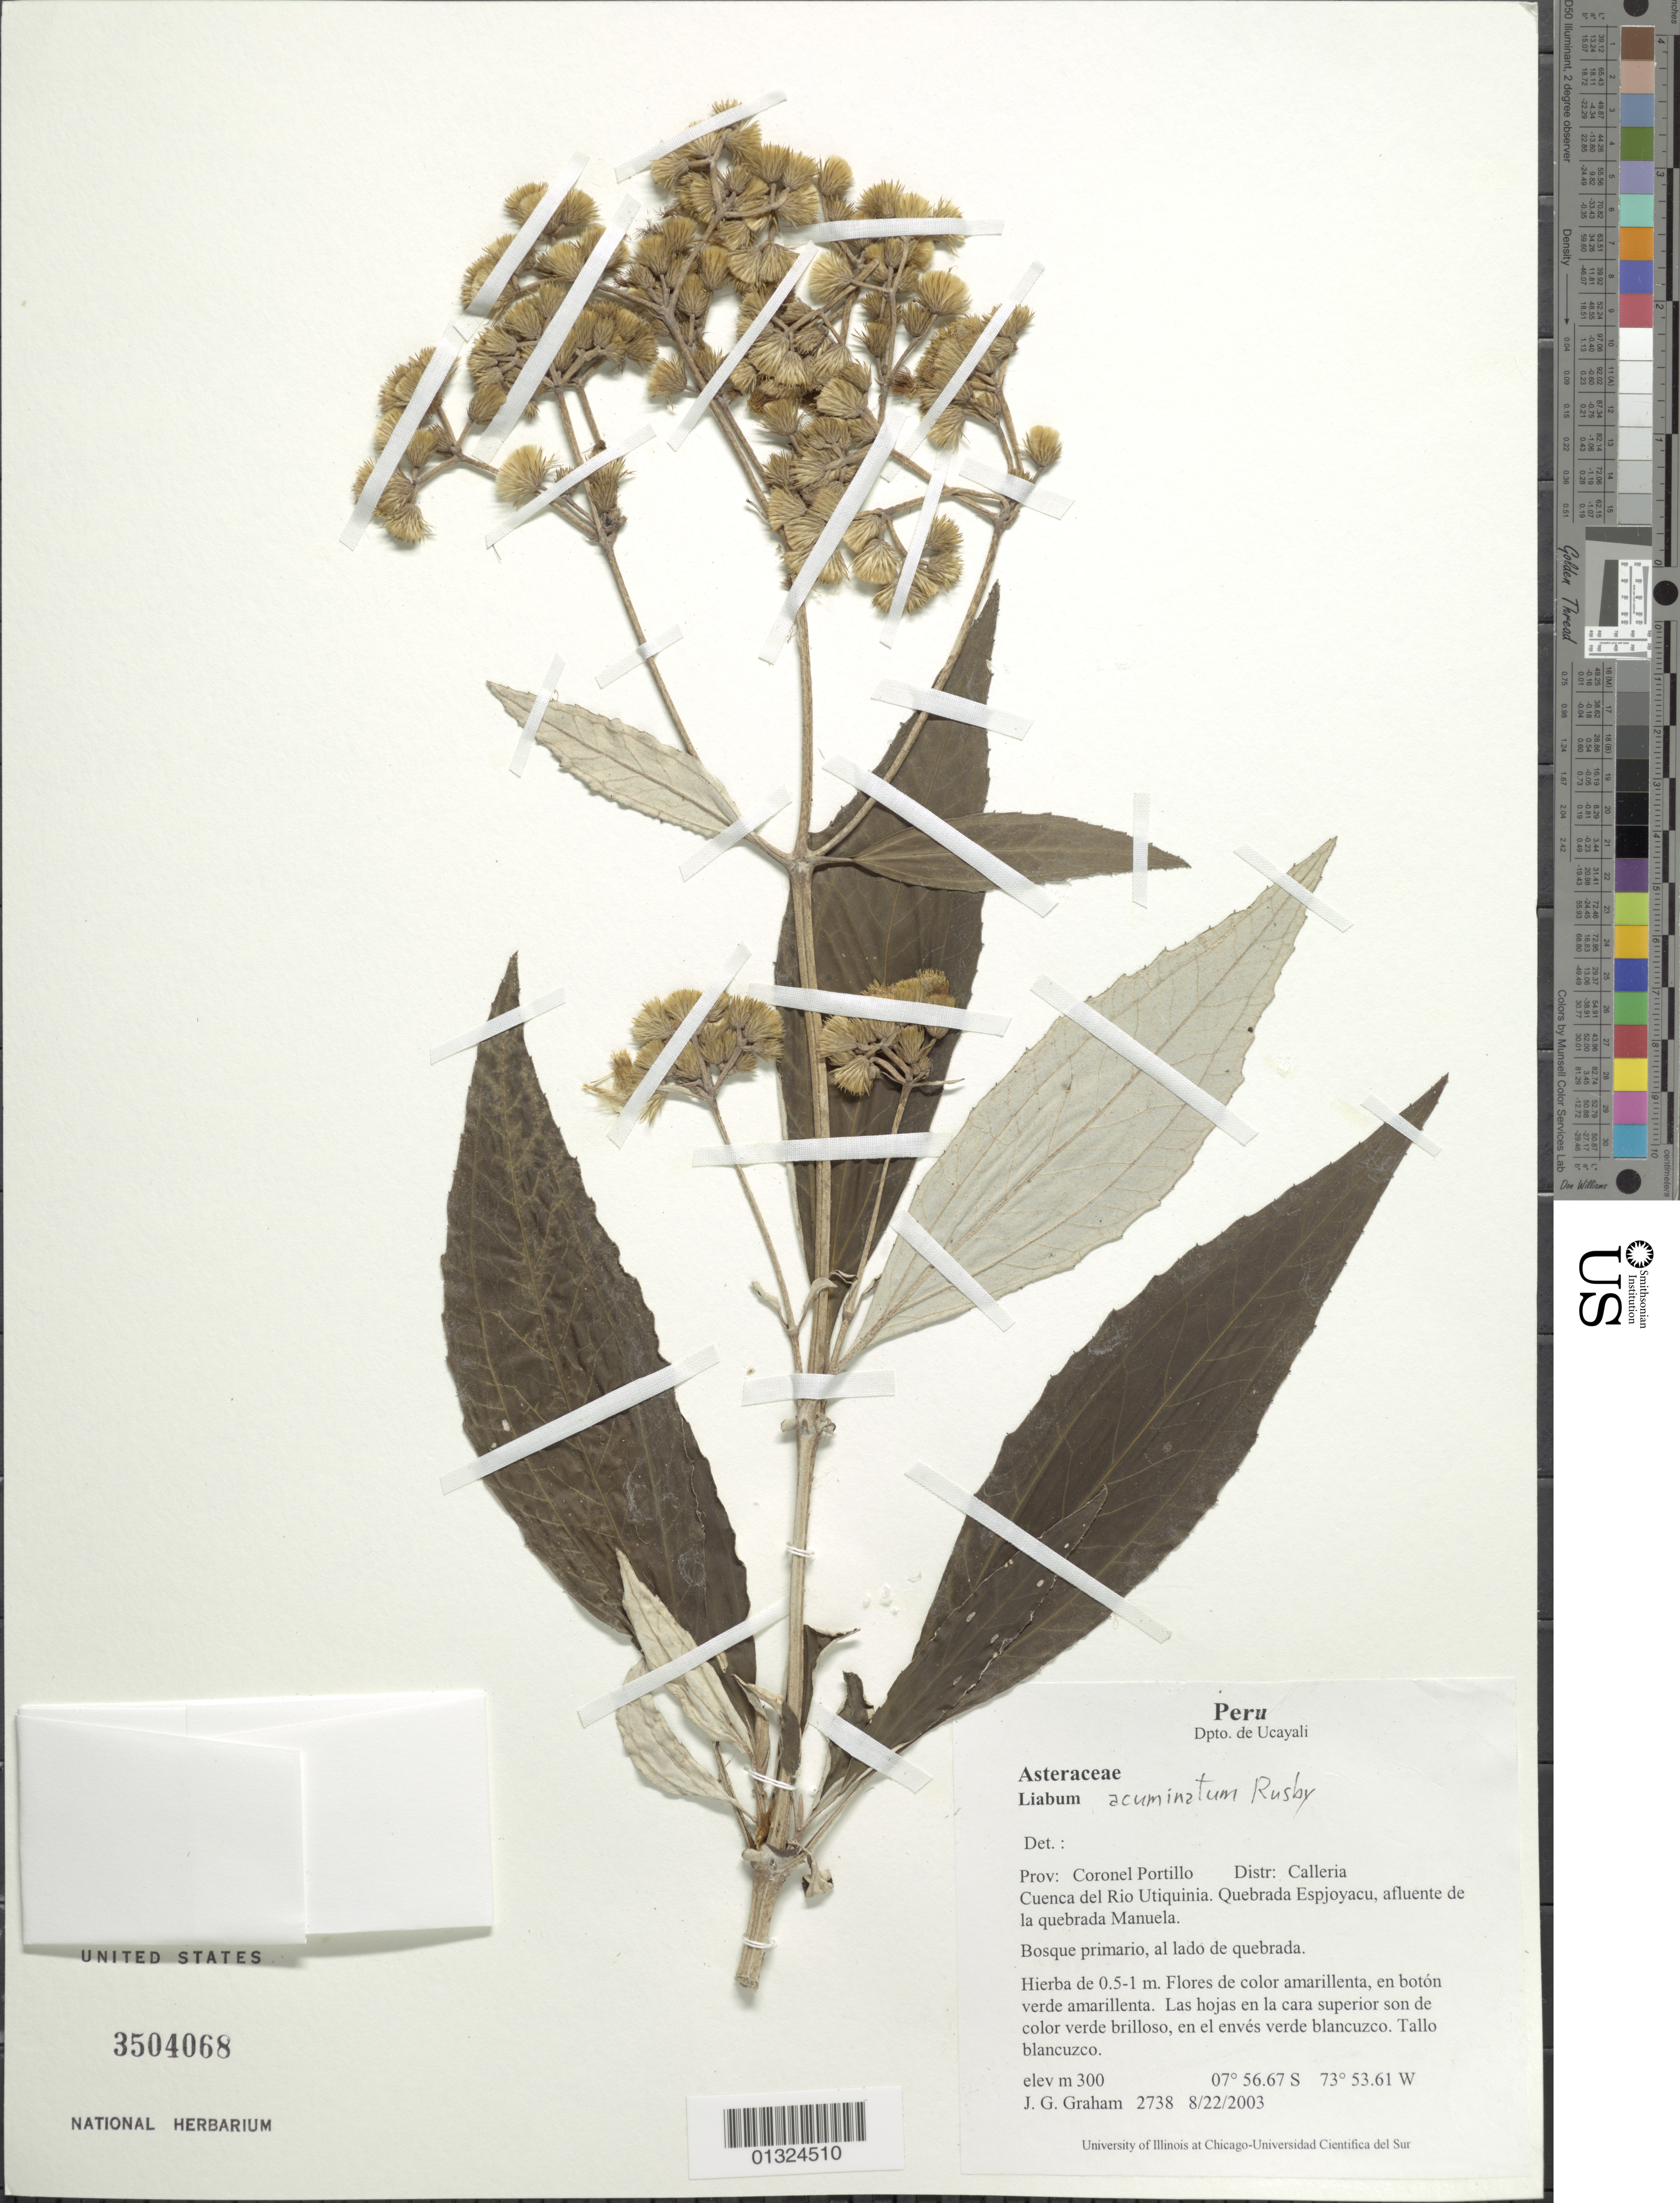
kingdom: Plantae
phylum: Tracheophyta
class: Magnoliopsida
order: Asterales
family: Asteraceae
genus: Liabum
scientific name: Liabum acuminatum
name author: Rusby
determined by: Robinson, Harold E., (US)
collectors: J. Graham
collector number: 2738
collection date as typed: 22 August 2003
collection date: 2003-08-22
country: Peru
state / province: Ucayali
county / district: Coronel Portillo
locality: Cuenco del Rio Utiquinia. Quebrada Espjoyacu, afluente de la quebrada Manuela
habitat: Bosque primario, al lado de quebrada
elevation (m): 300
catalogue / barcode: US 3504068